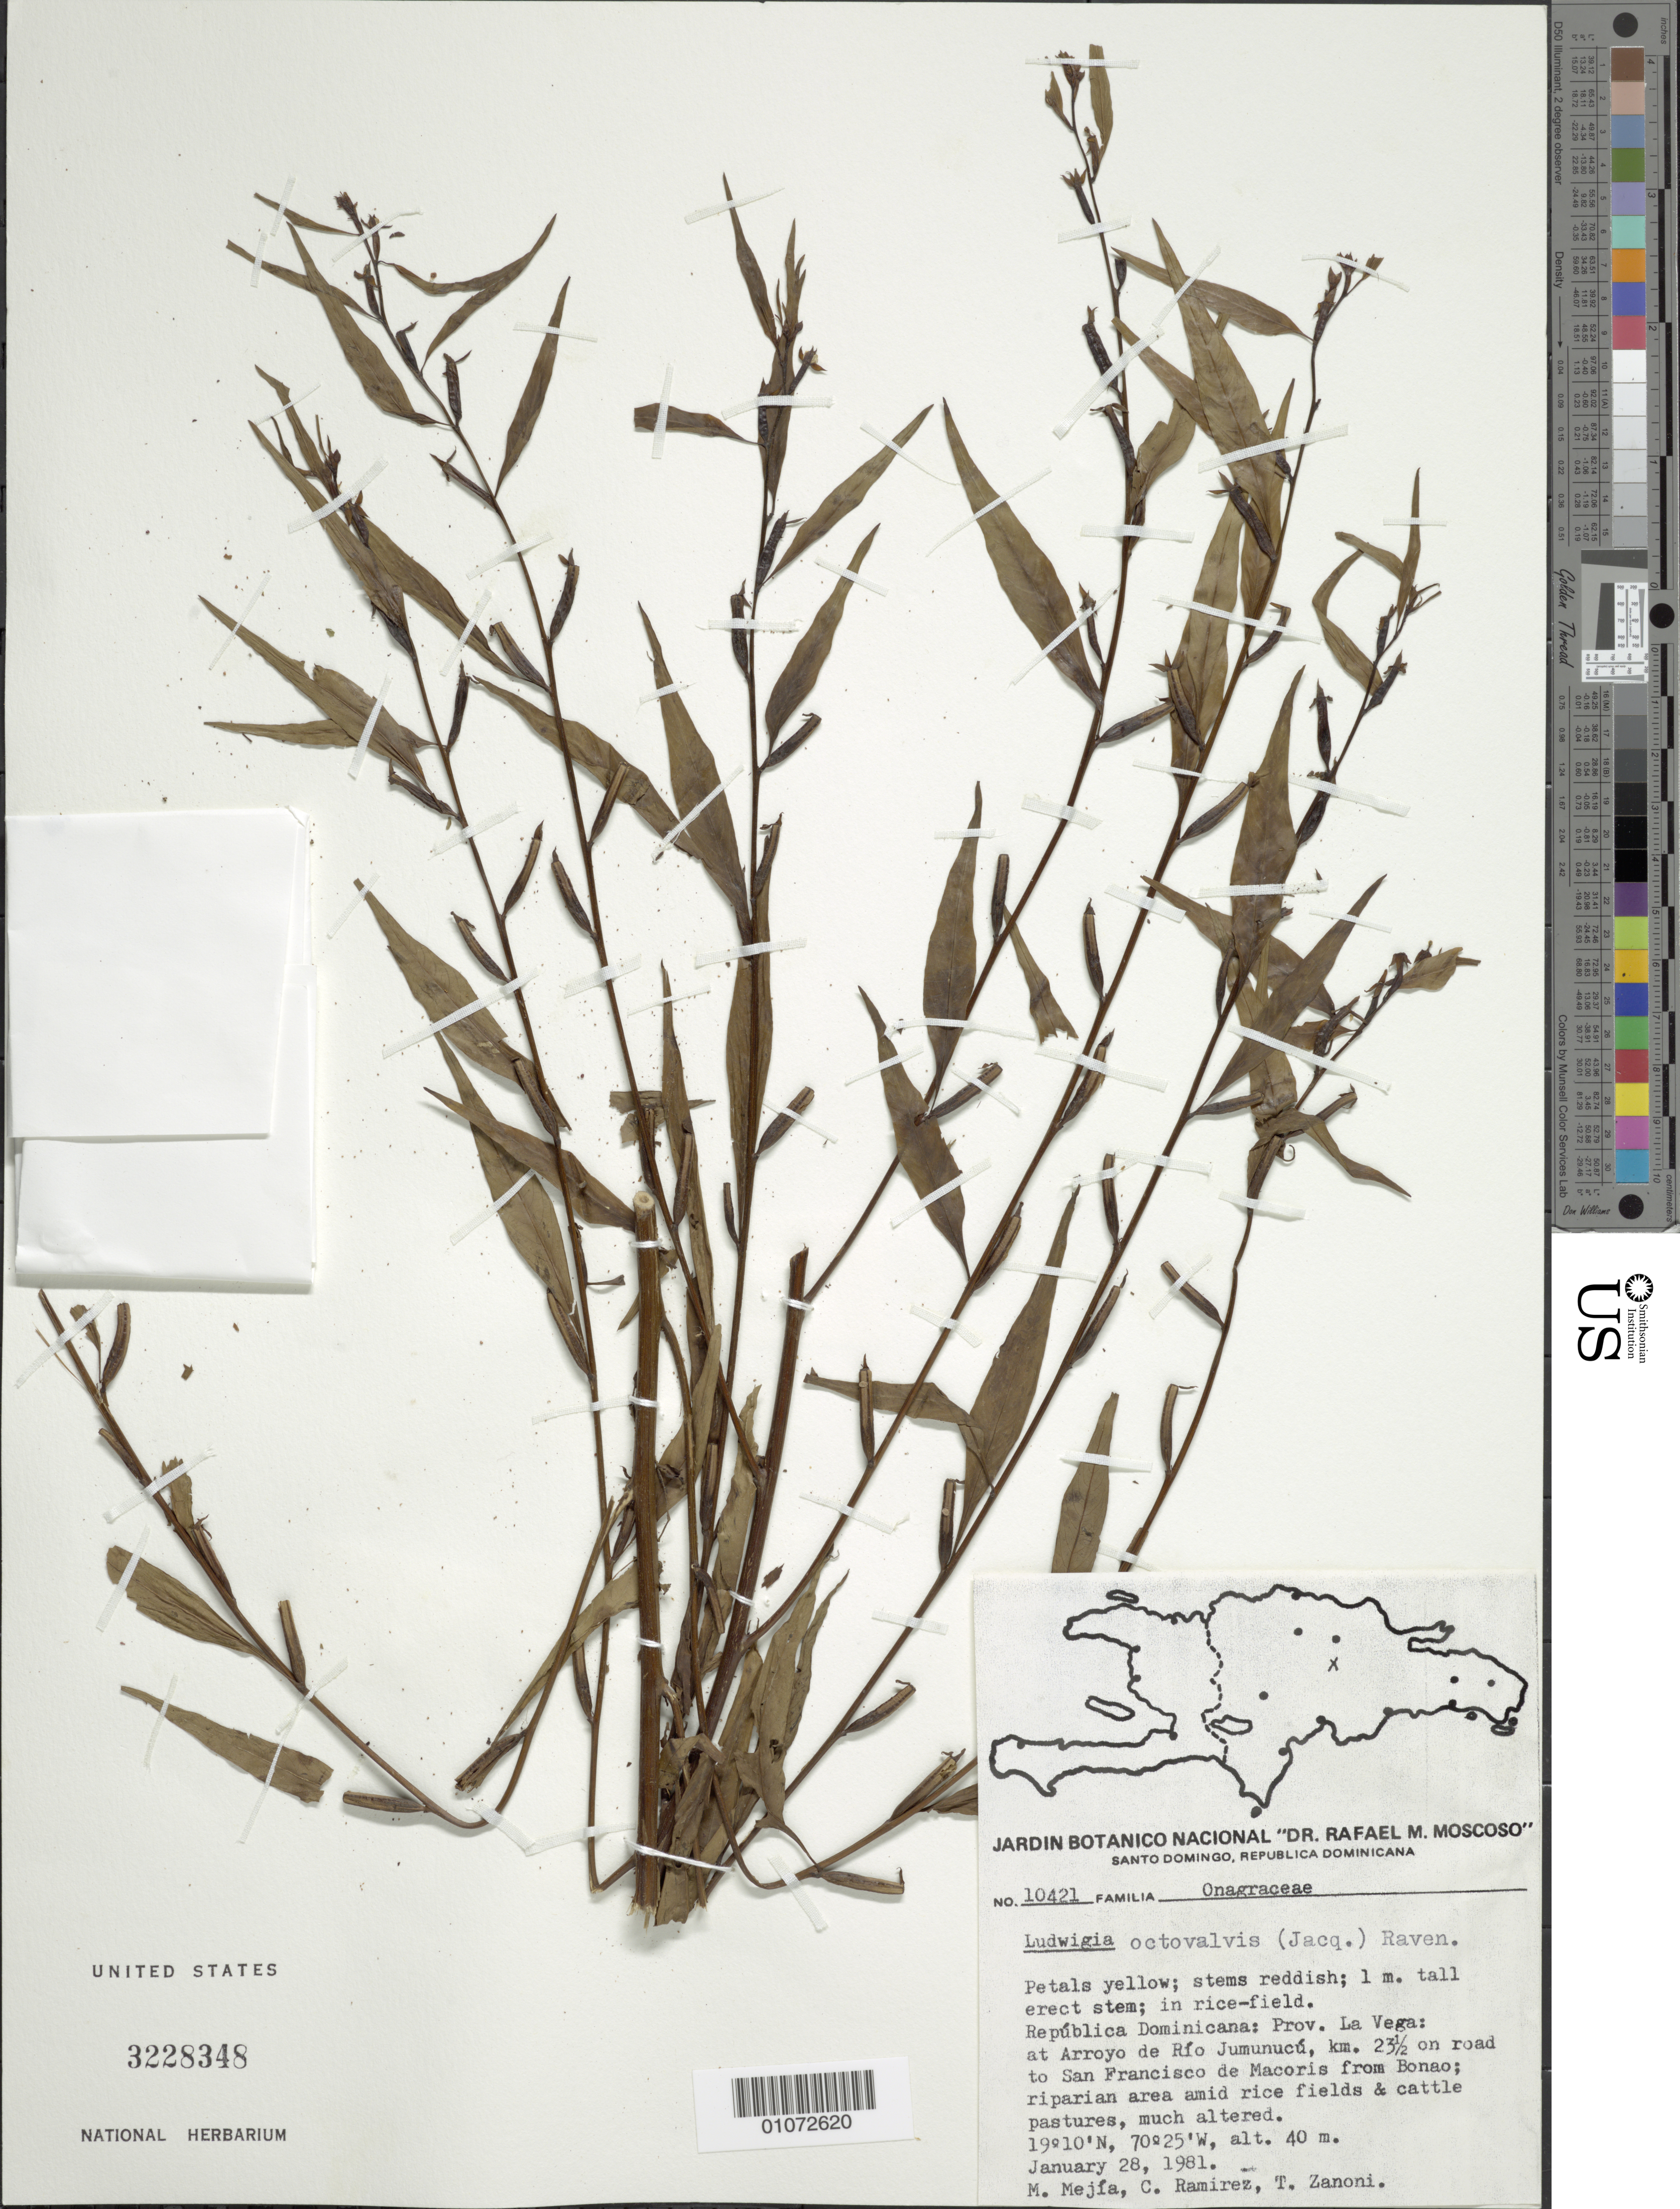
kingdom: Plantae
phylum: Tracheophyta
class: Magnoliopsida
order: Myrtales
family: Onagraceae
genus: Ludwigia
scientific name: Ludwigia octovalvis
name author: (Jacq.) P.H. Raven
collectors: M. Mejia, C. Ramirez & T. A. Zanoni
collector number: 10421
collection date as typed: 28 Jan 1981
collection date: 1981-01-28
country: Dominican Republic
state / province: La Vega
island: Hispaniola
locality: At Arroyo de Rio Jumunucu, dm. 23 1/2 on road to San Francisco de Macoris from Bonao; riparian area amid rice fields and cattle pastures, much altered.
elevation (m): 40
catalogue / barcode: US 3228348